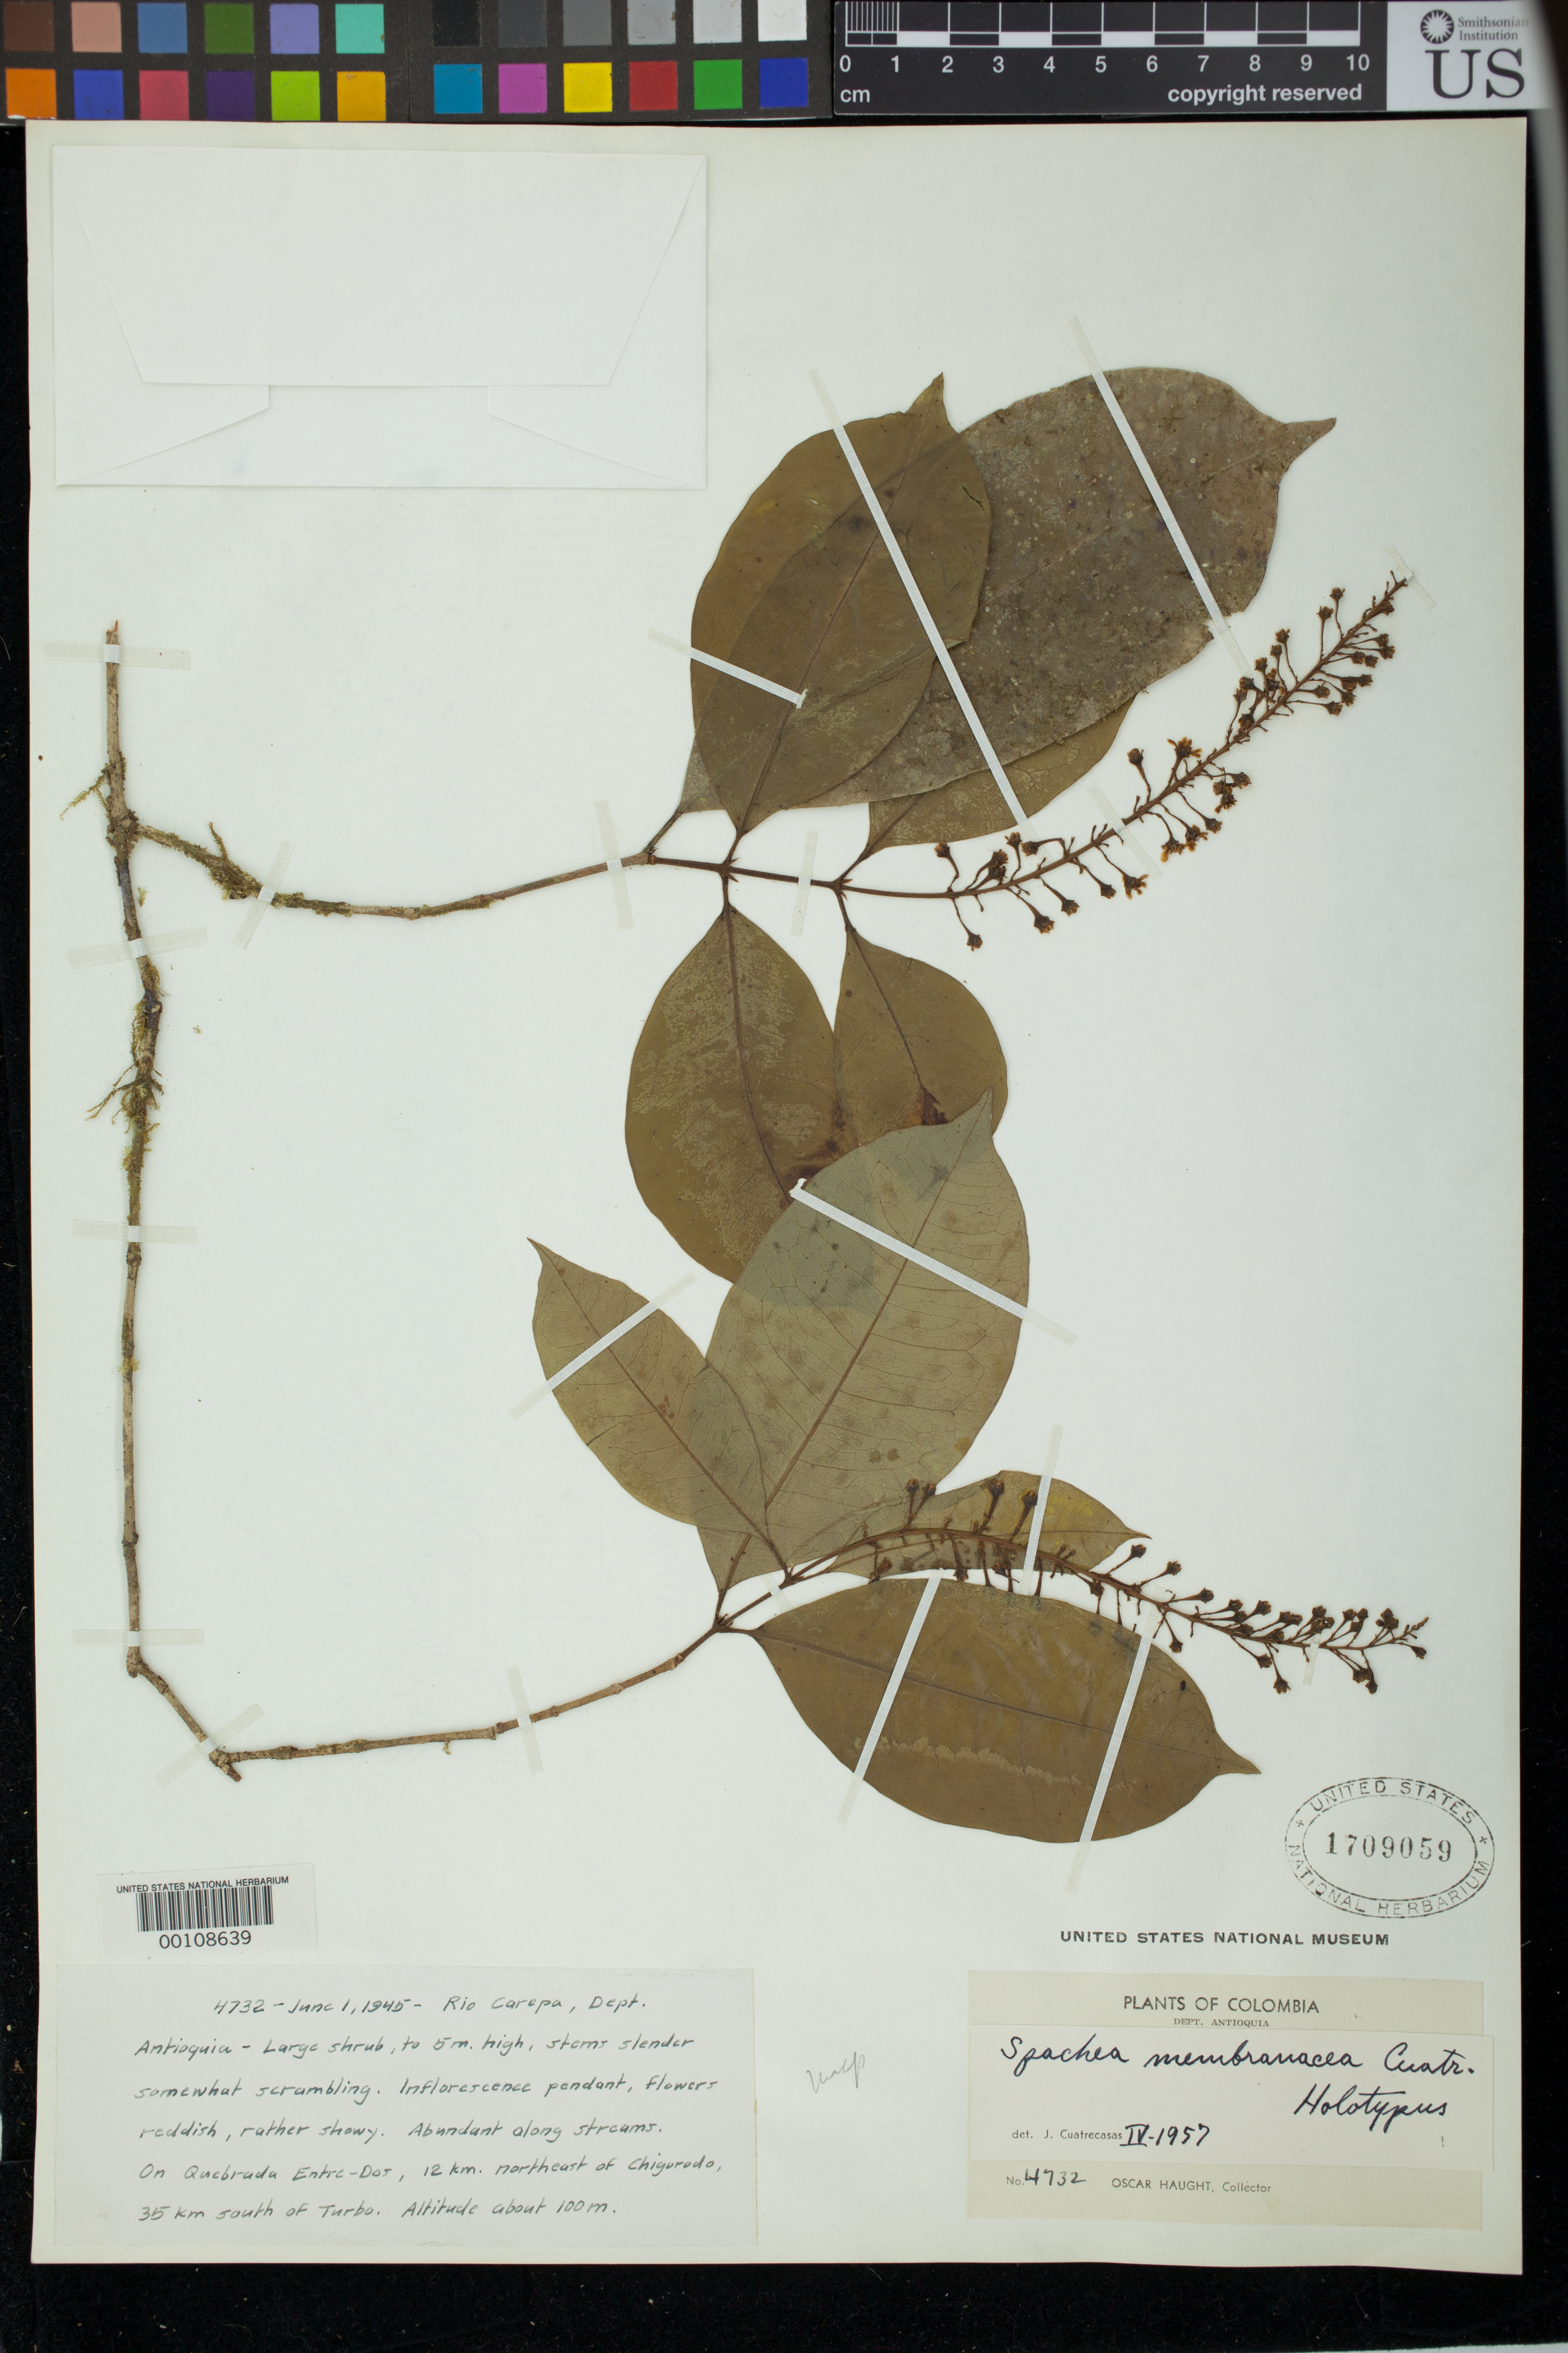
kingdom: Plantae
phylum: Tracheophyta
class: Magnoliopsida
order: Malpighiales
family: Malpighiaceae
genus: Spachea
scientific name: Spachea membranacea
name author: Cuatrec.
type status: Holotype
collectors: O. L. Haught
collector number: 4732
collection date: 1945-06-01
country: Colombia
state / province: Antioquia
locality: Rio Carepa, Quebrada Entre-Dos, 12 km NE of Chigoroda, 35 km S of Turbo.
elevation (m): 100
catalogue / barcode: US 1709059